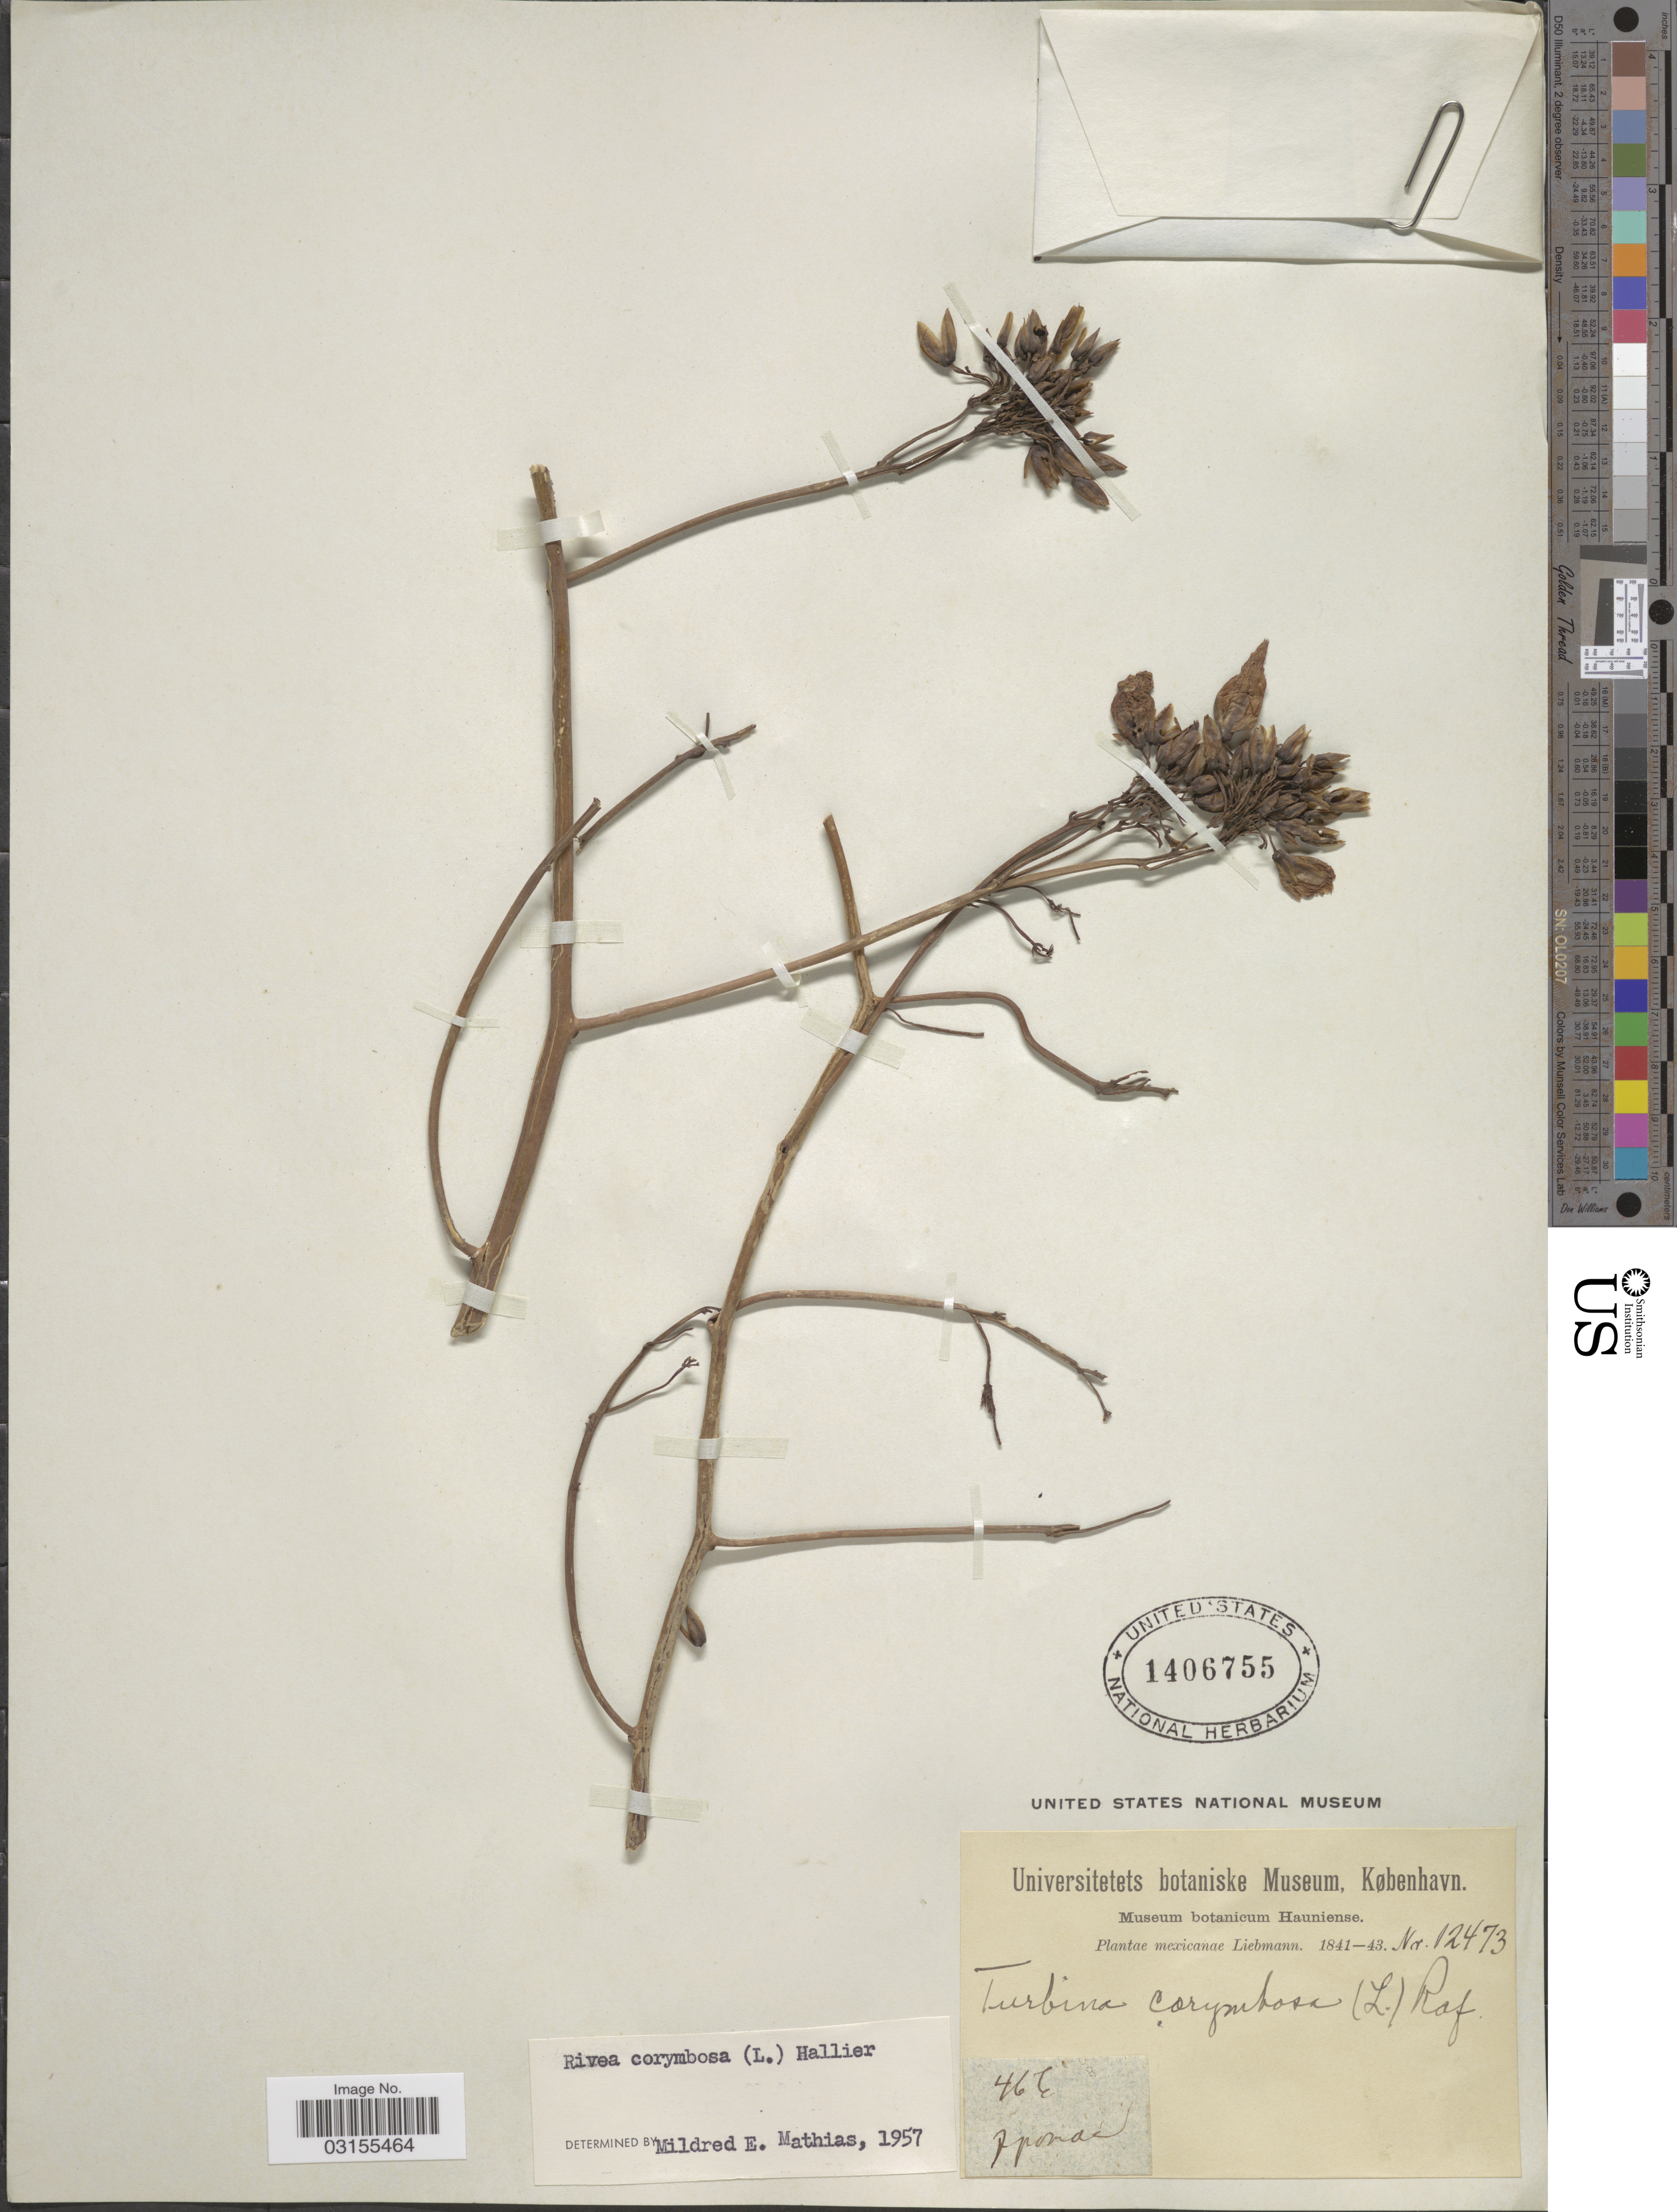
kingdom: Plantae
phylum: Tracheophyta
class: Magnoliopsida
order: Solanales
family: Convolvulaceae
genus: Turbina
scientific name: Turbina corymbosa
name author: (L.) Raf.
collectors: Liebmann, --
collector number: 12473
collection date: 1841/1843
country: Mexico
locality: Ipomac. [interpreted]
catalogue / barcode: US 1406755